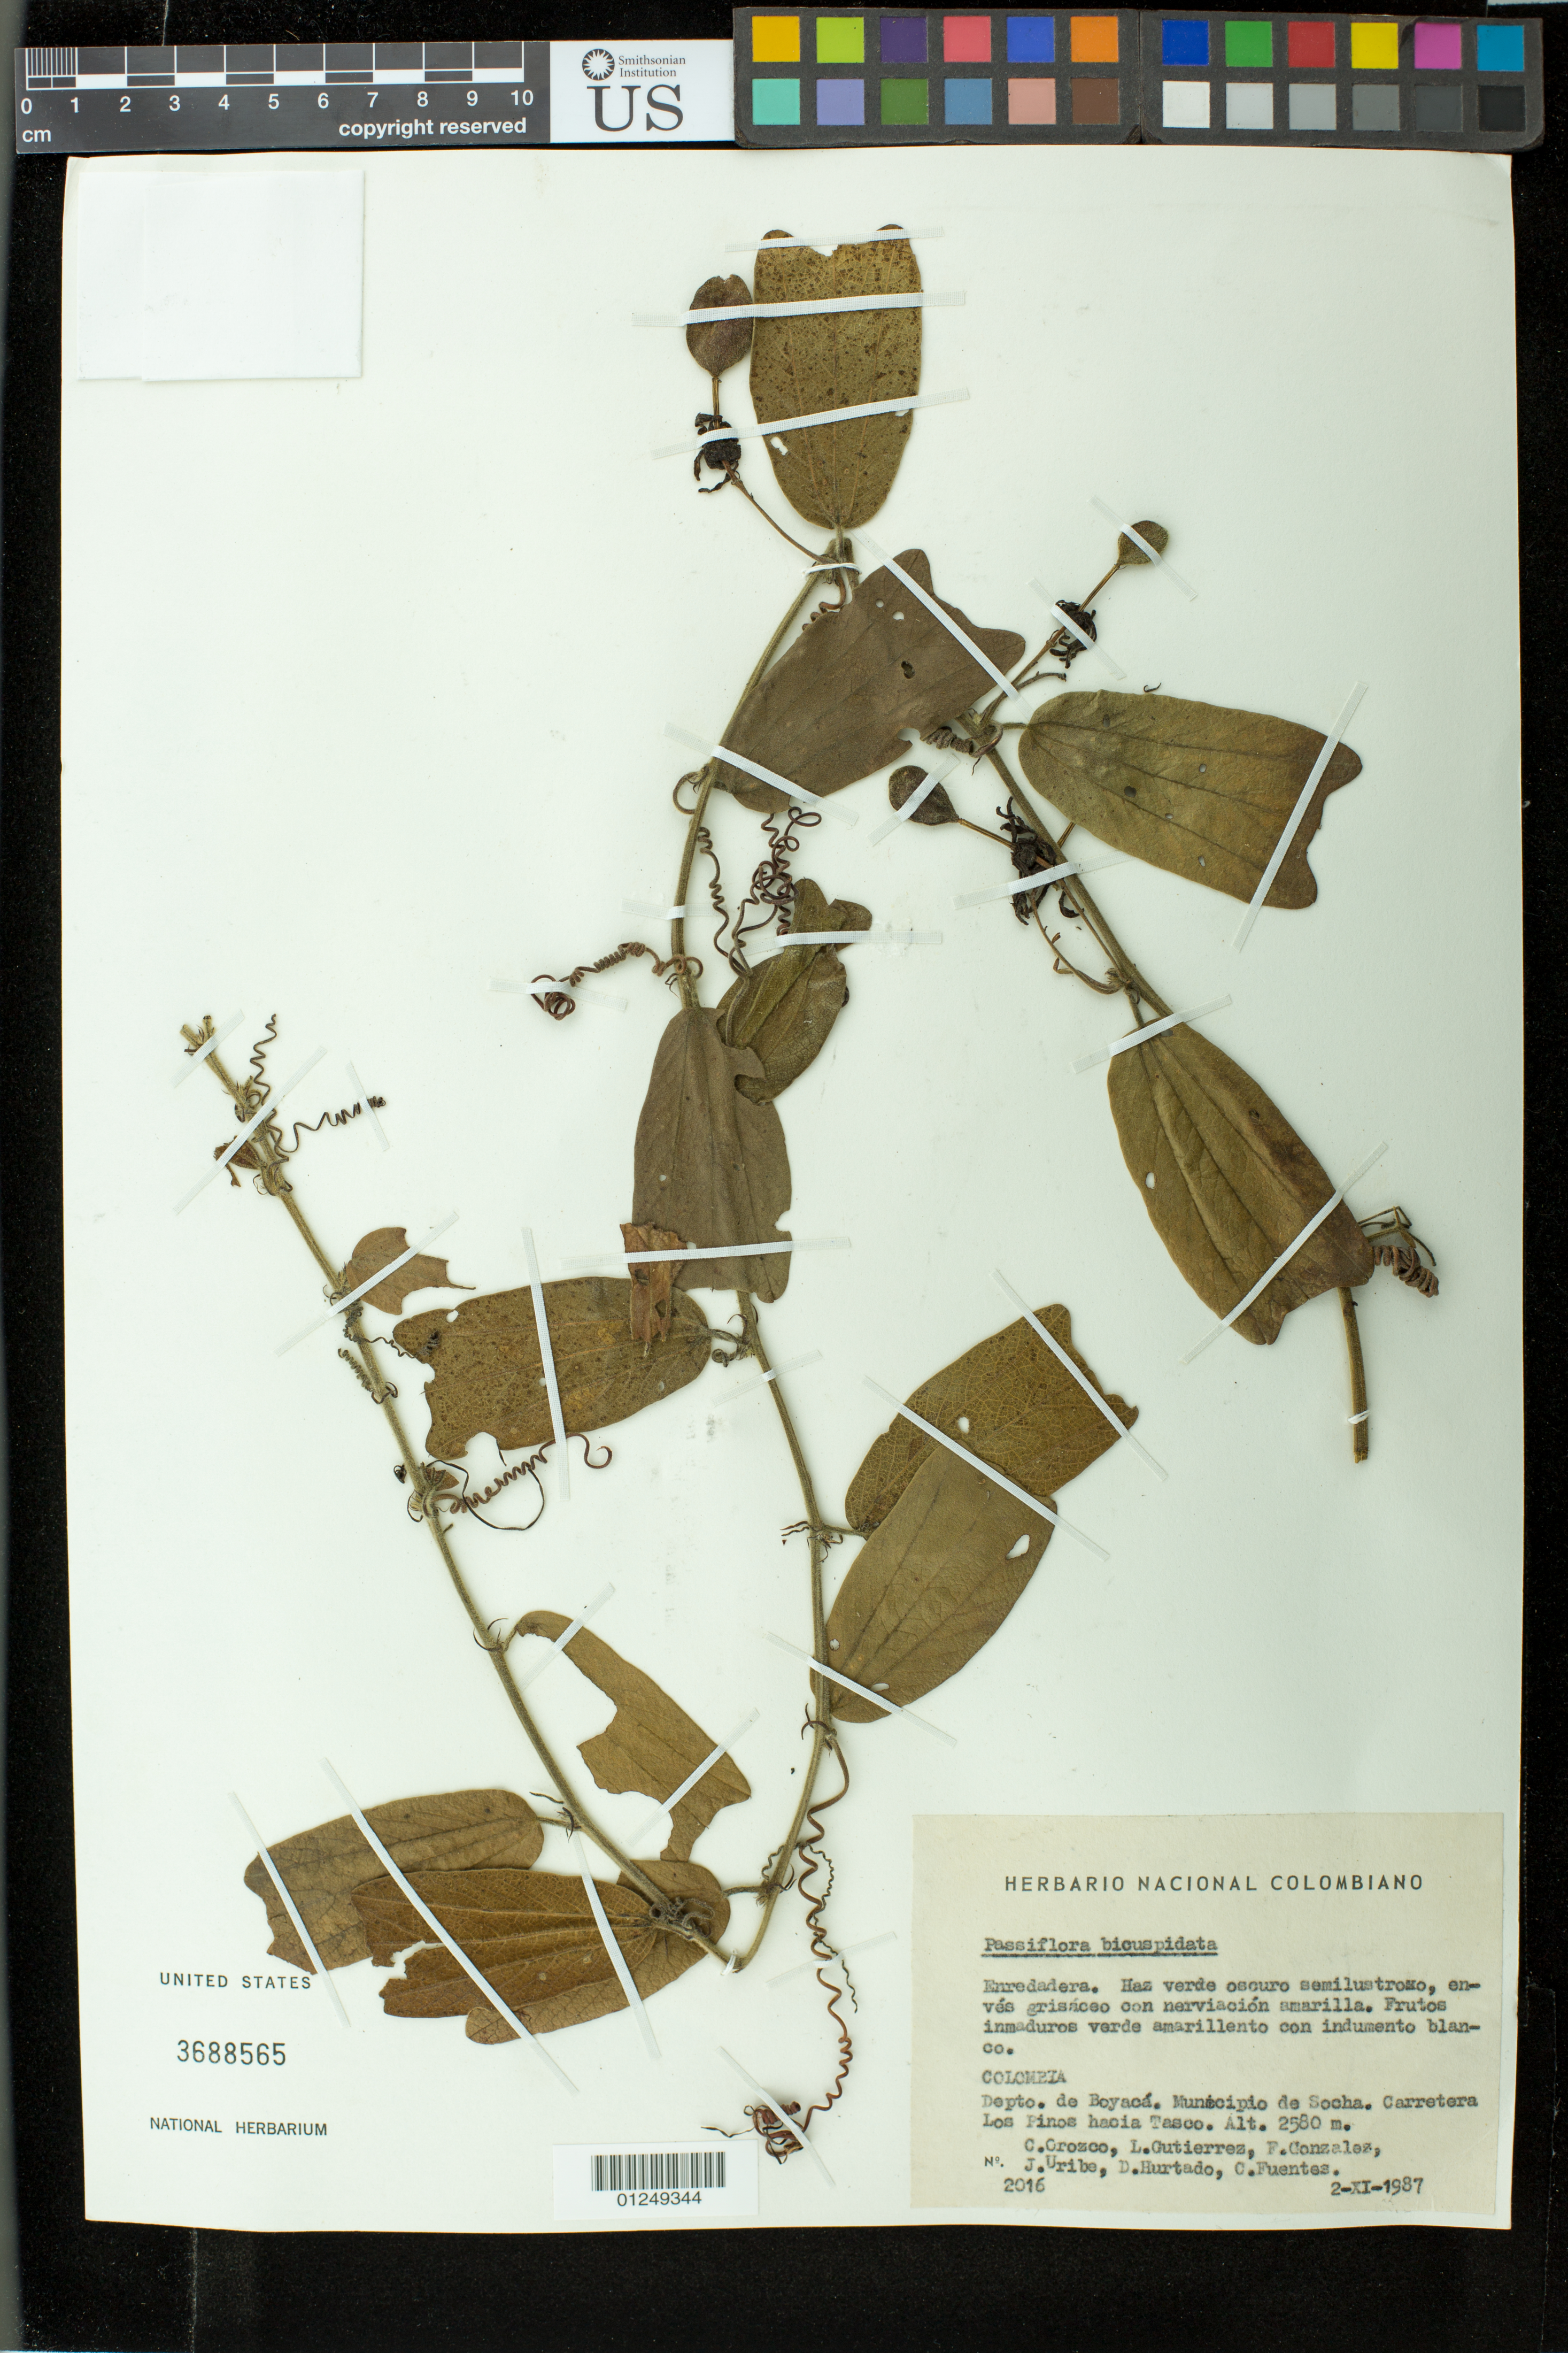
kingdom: Plantae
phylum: Tracheophyta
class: Magnoliopsida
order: Malpighiales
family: Passifloraceae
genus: Passiflora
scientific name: Passiflora bicuspidata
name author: (H. Karst.) Mast.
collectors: C. I. Orozco, L. Gutiérrez, F. Gonzalez, J. Uribe, D. Hurtado & C. Fuentes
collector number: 2016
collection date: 1987-11-02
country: Colombia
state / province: Boyacá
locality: Municipio de Socha. Carretera Los Pinos hacia Tasco.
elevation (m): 2580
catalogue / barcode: US 3688565